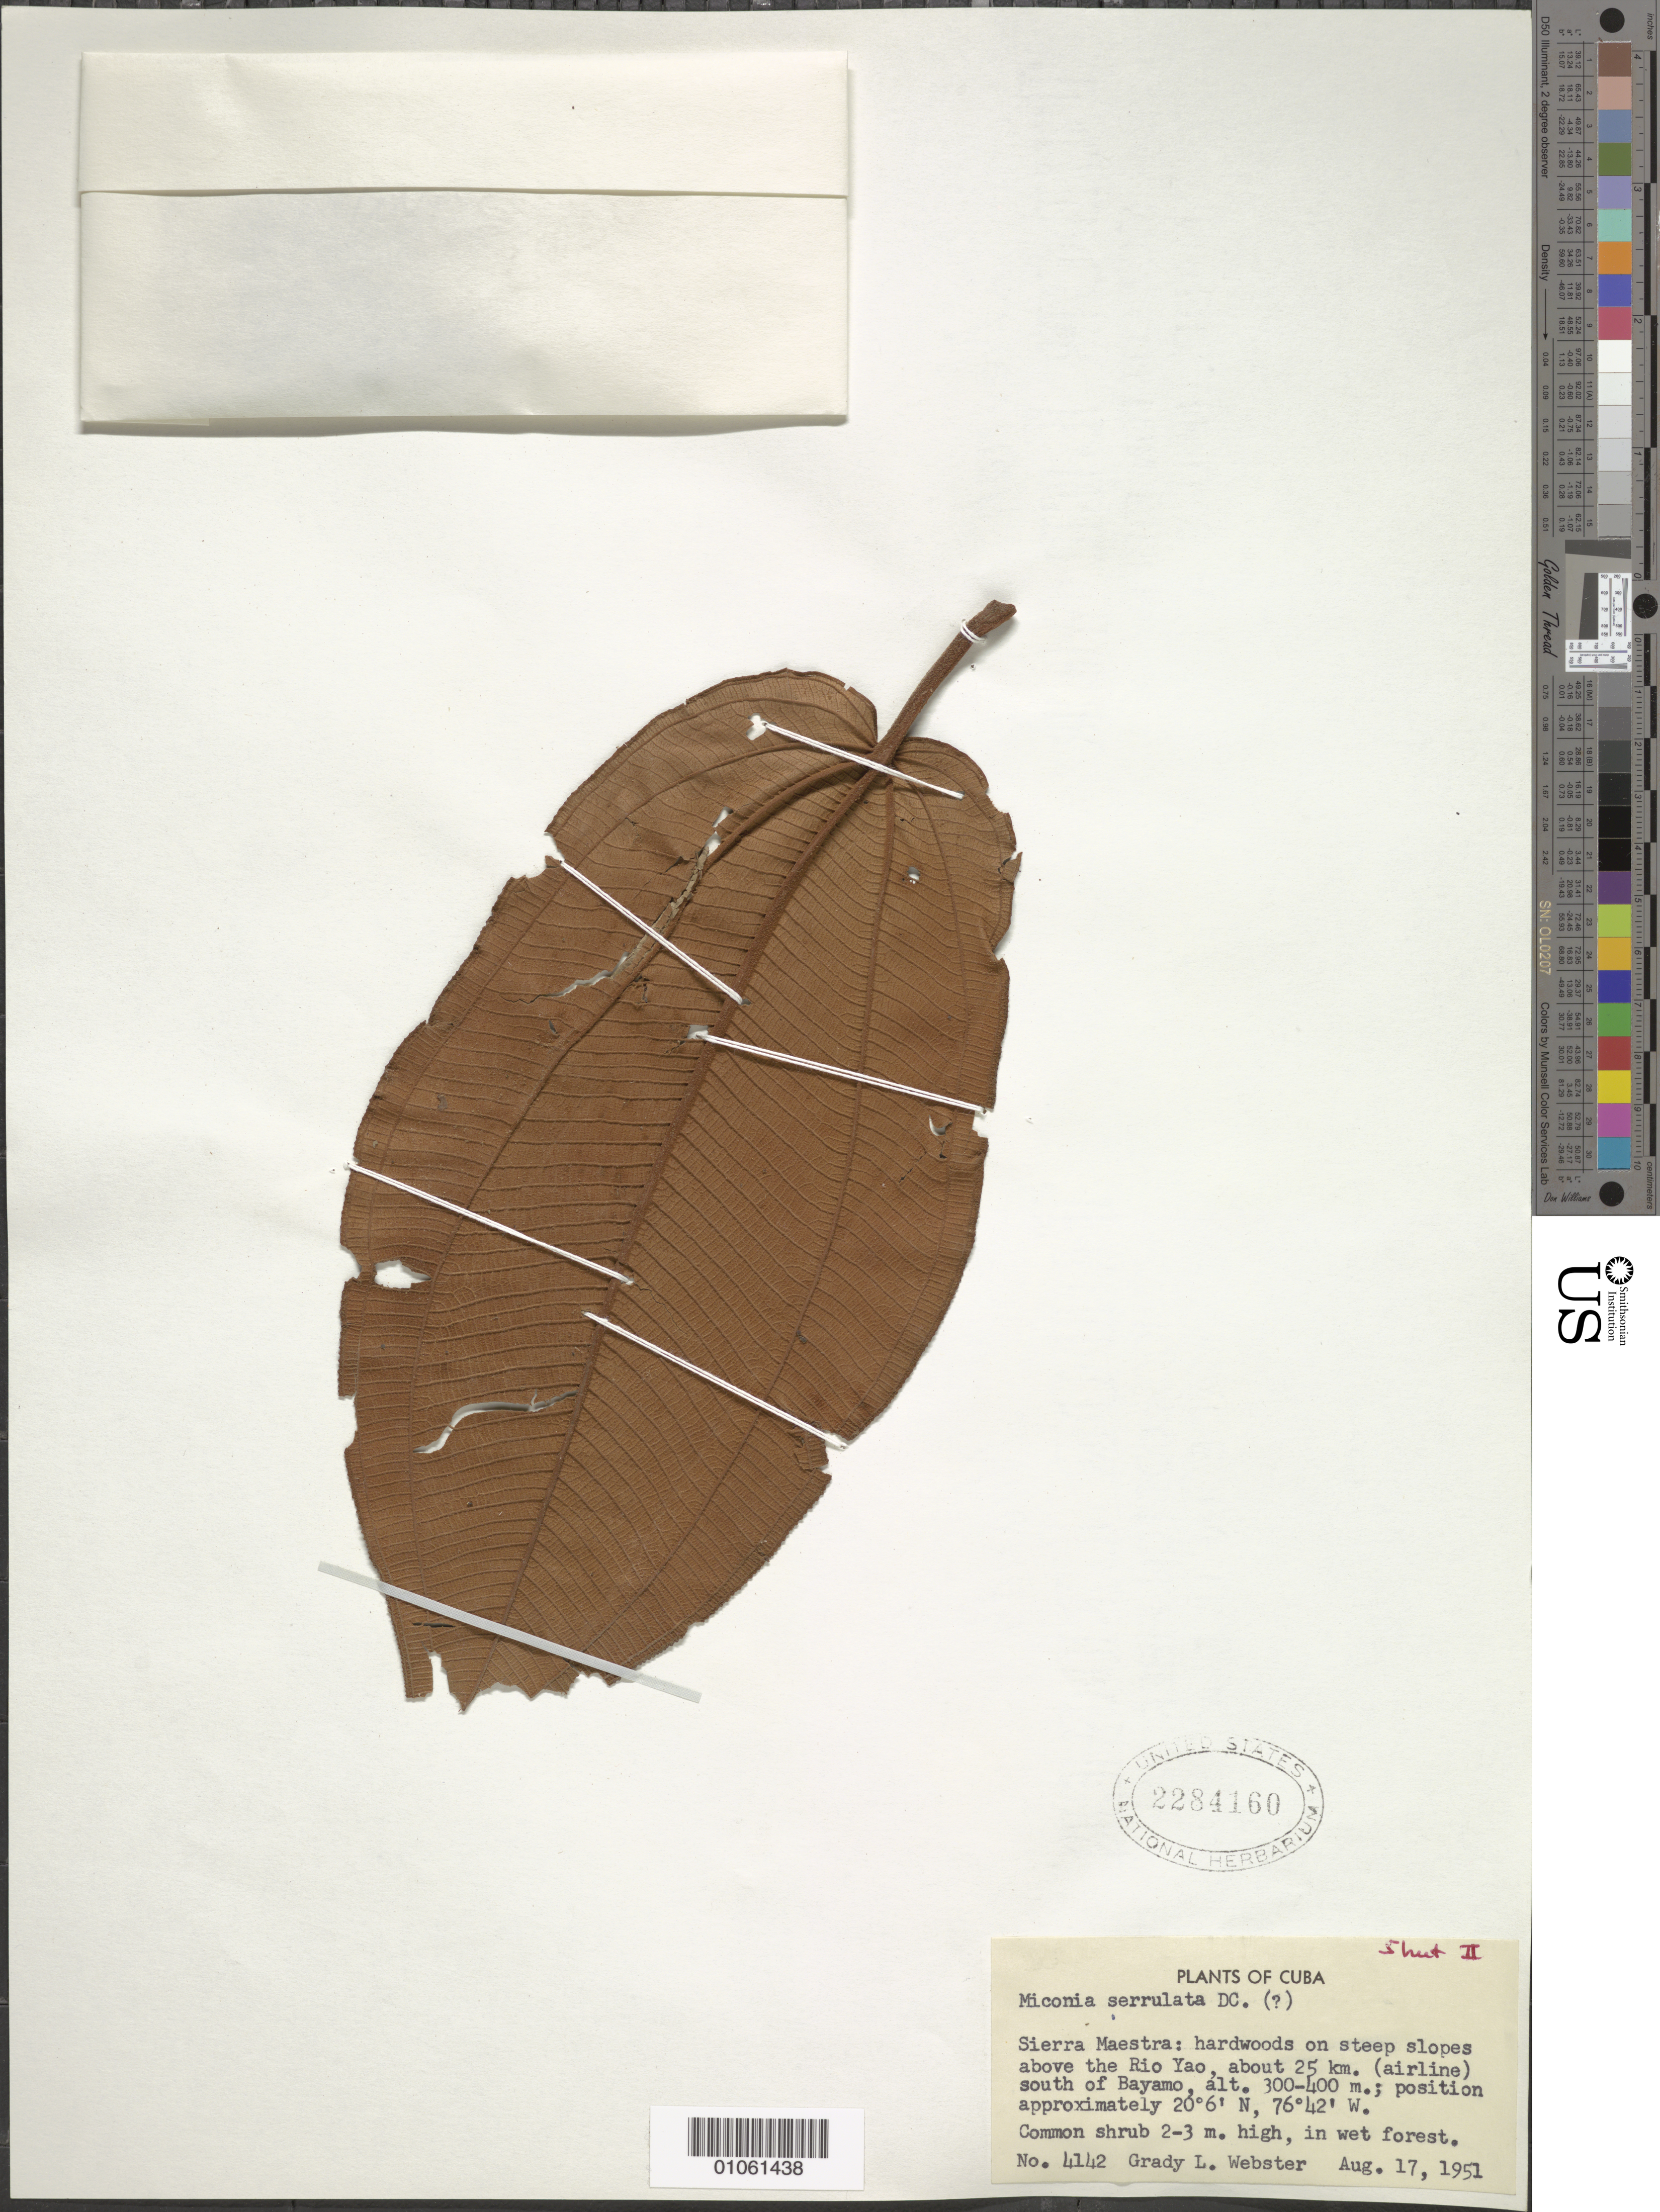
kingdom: Plantae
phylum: Tracheophyta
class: Magnoliopsida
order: Myrtales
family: Melastomataceae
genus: Miconia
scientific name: Miconia serrulata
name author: (DC.) Naudin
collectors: G. L. Webster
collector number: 4142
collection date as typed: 17 Aug 1951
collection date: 1951-08-17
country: Cuba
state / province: Oriente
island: Cuba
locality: Sierra Maestra, above Río Yao, about 25 km (airline) S of Bayamo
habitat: Hardwoods on steep slopes above river; in wet forest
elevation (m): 300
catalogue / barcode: US 2284160